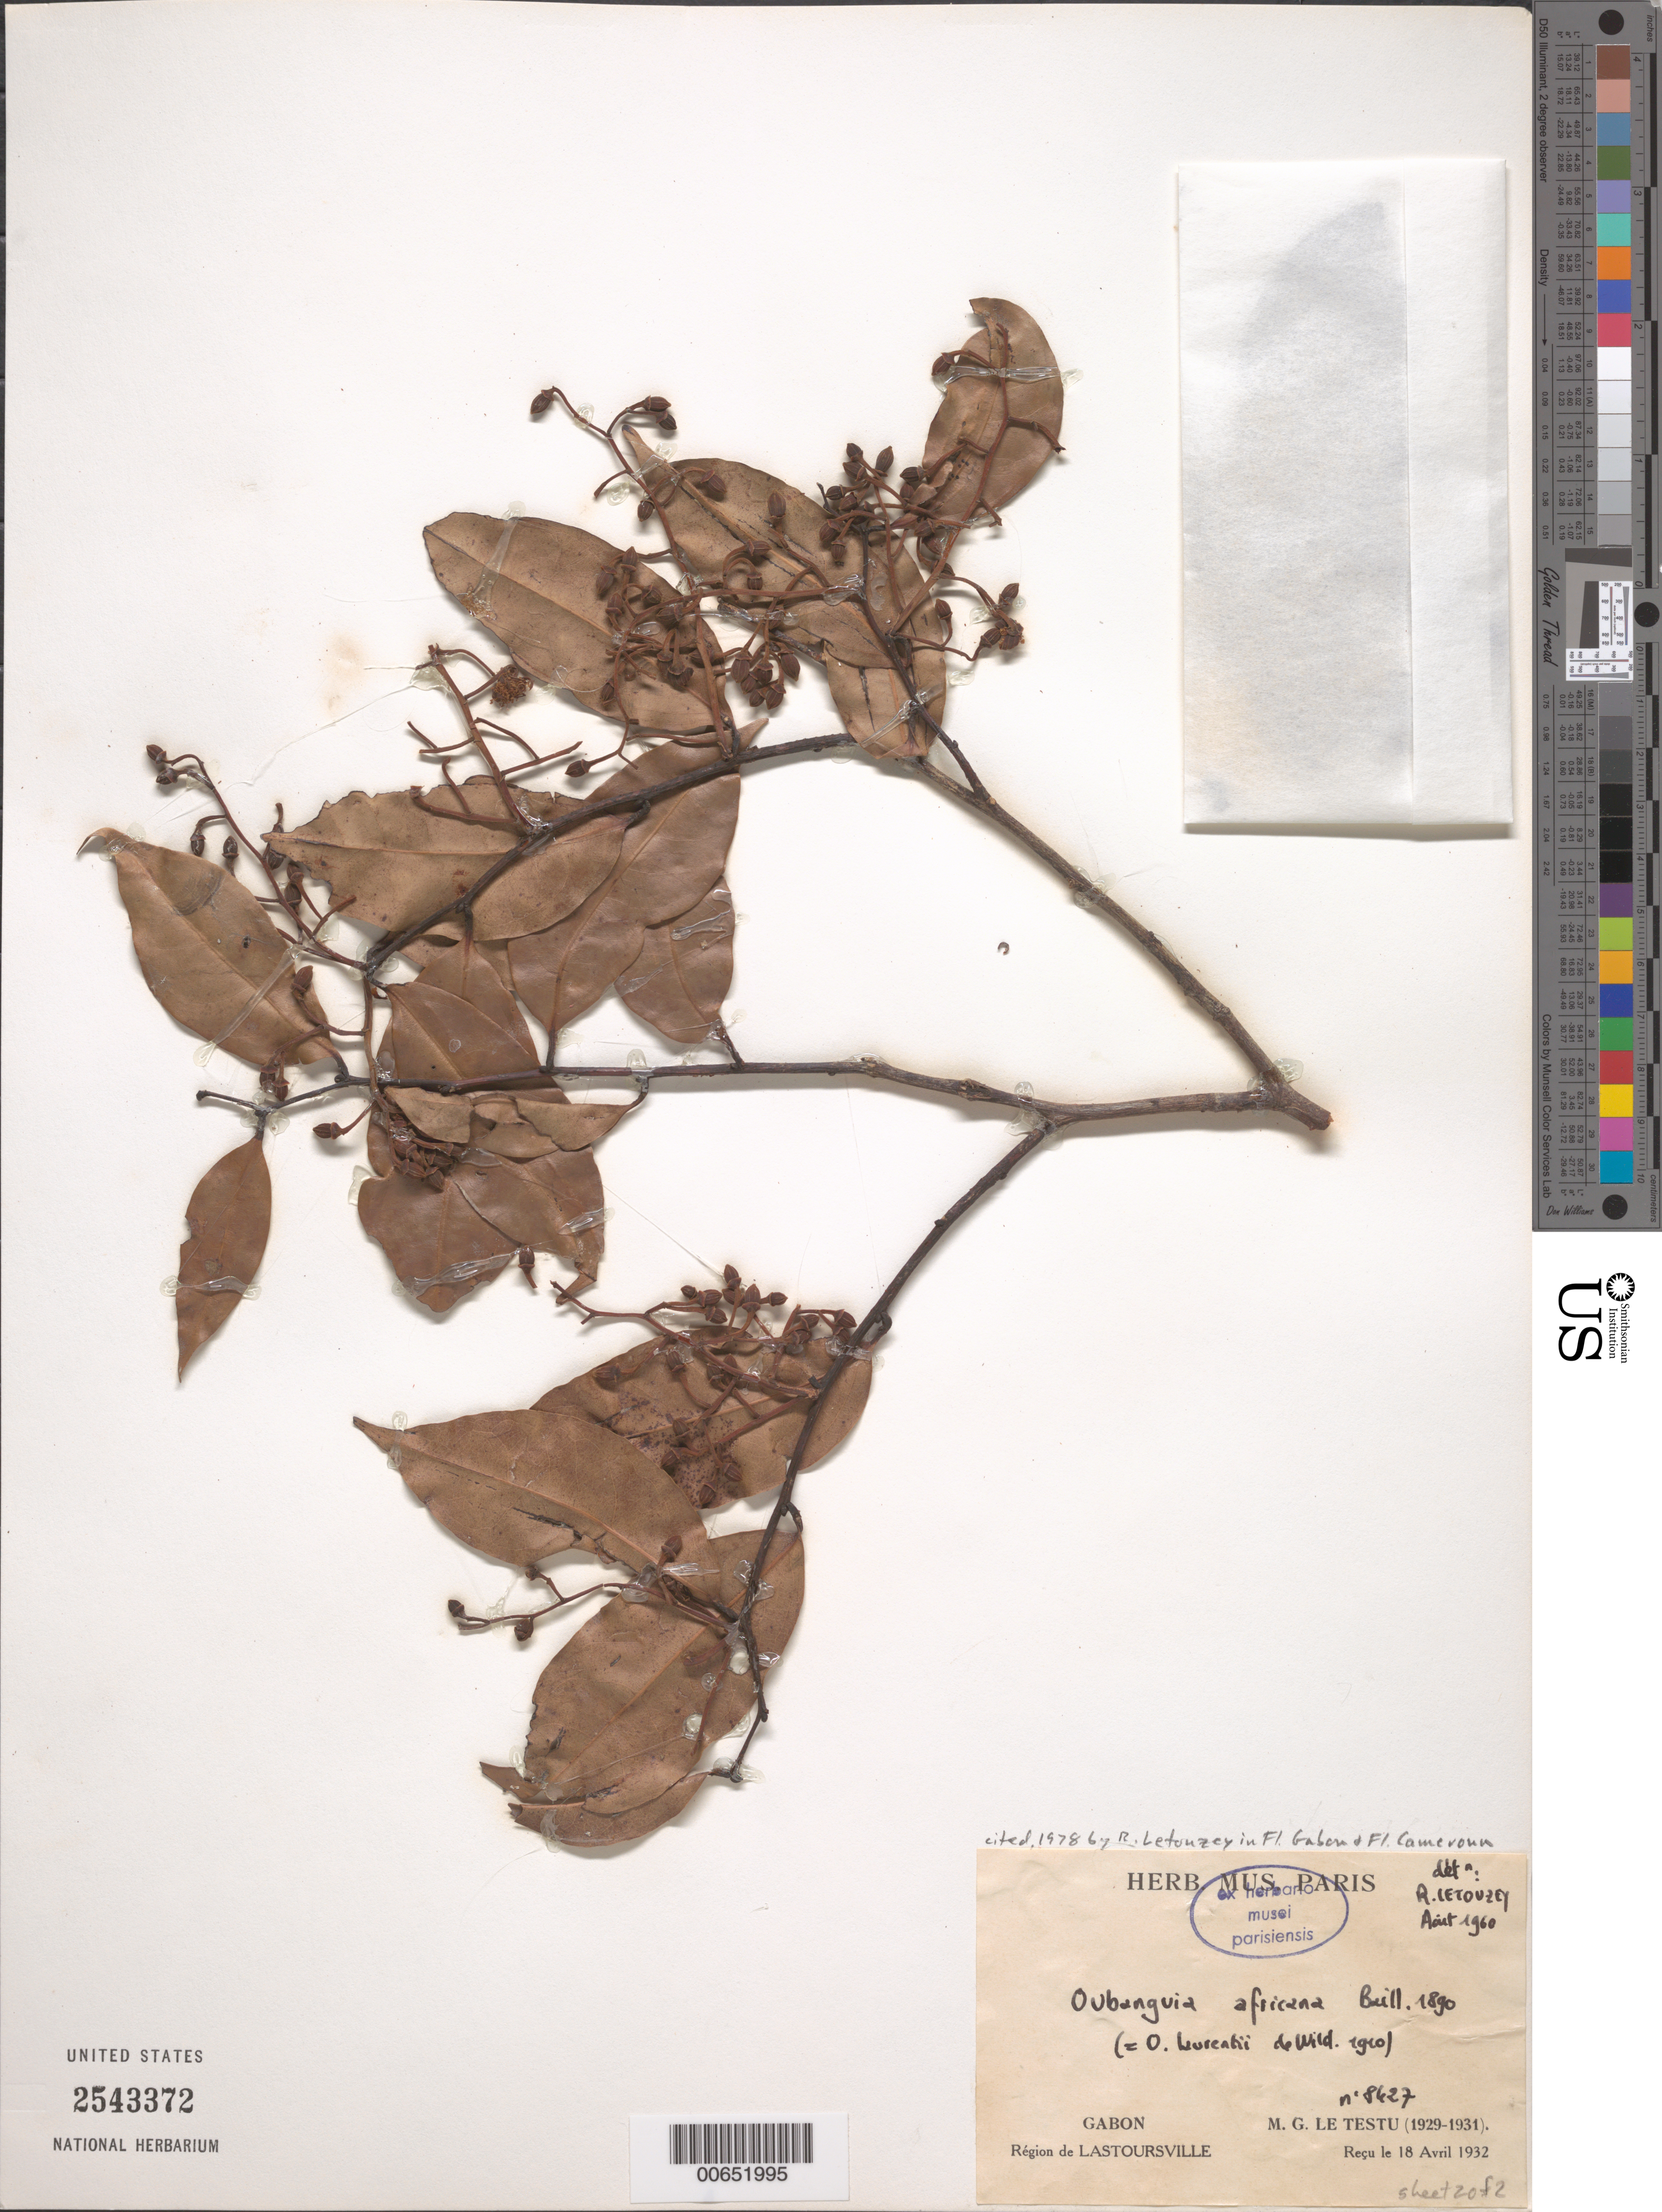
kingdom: Plantae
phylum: Tracheophyta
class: Magnoliopsida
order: Ericales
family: Lecythidaceae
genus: Oubanguia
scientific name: Oubanguia africana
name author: Baill.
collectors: G. Le Testu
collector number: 8627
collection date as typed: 1929 to -- -- 1931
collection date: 1929/1931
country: Gabon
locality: Lastoursville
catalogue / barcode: US 2543372